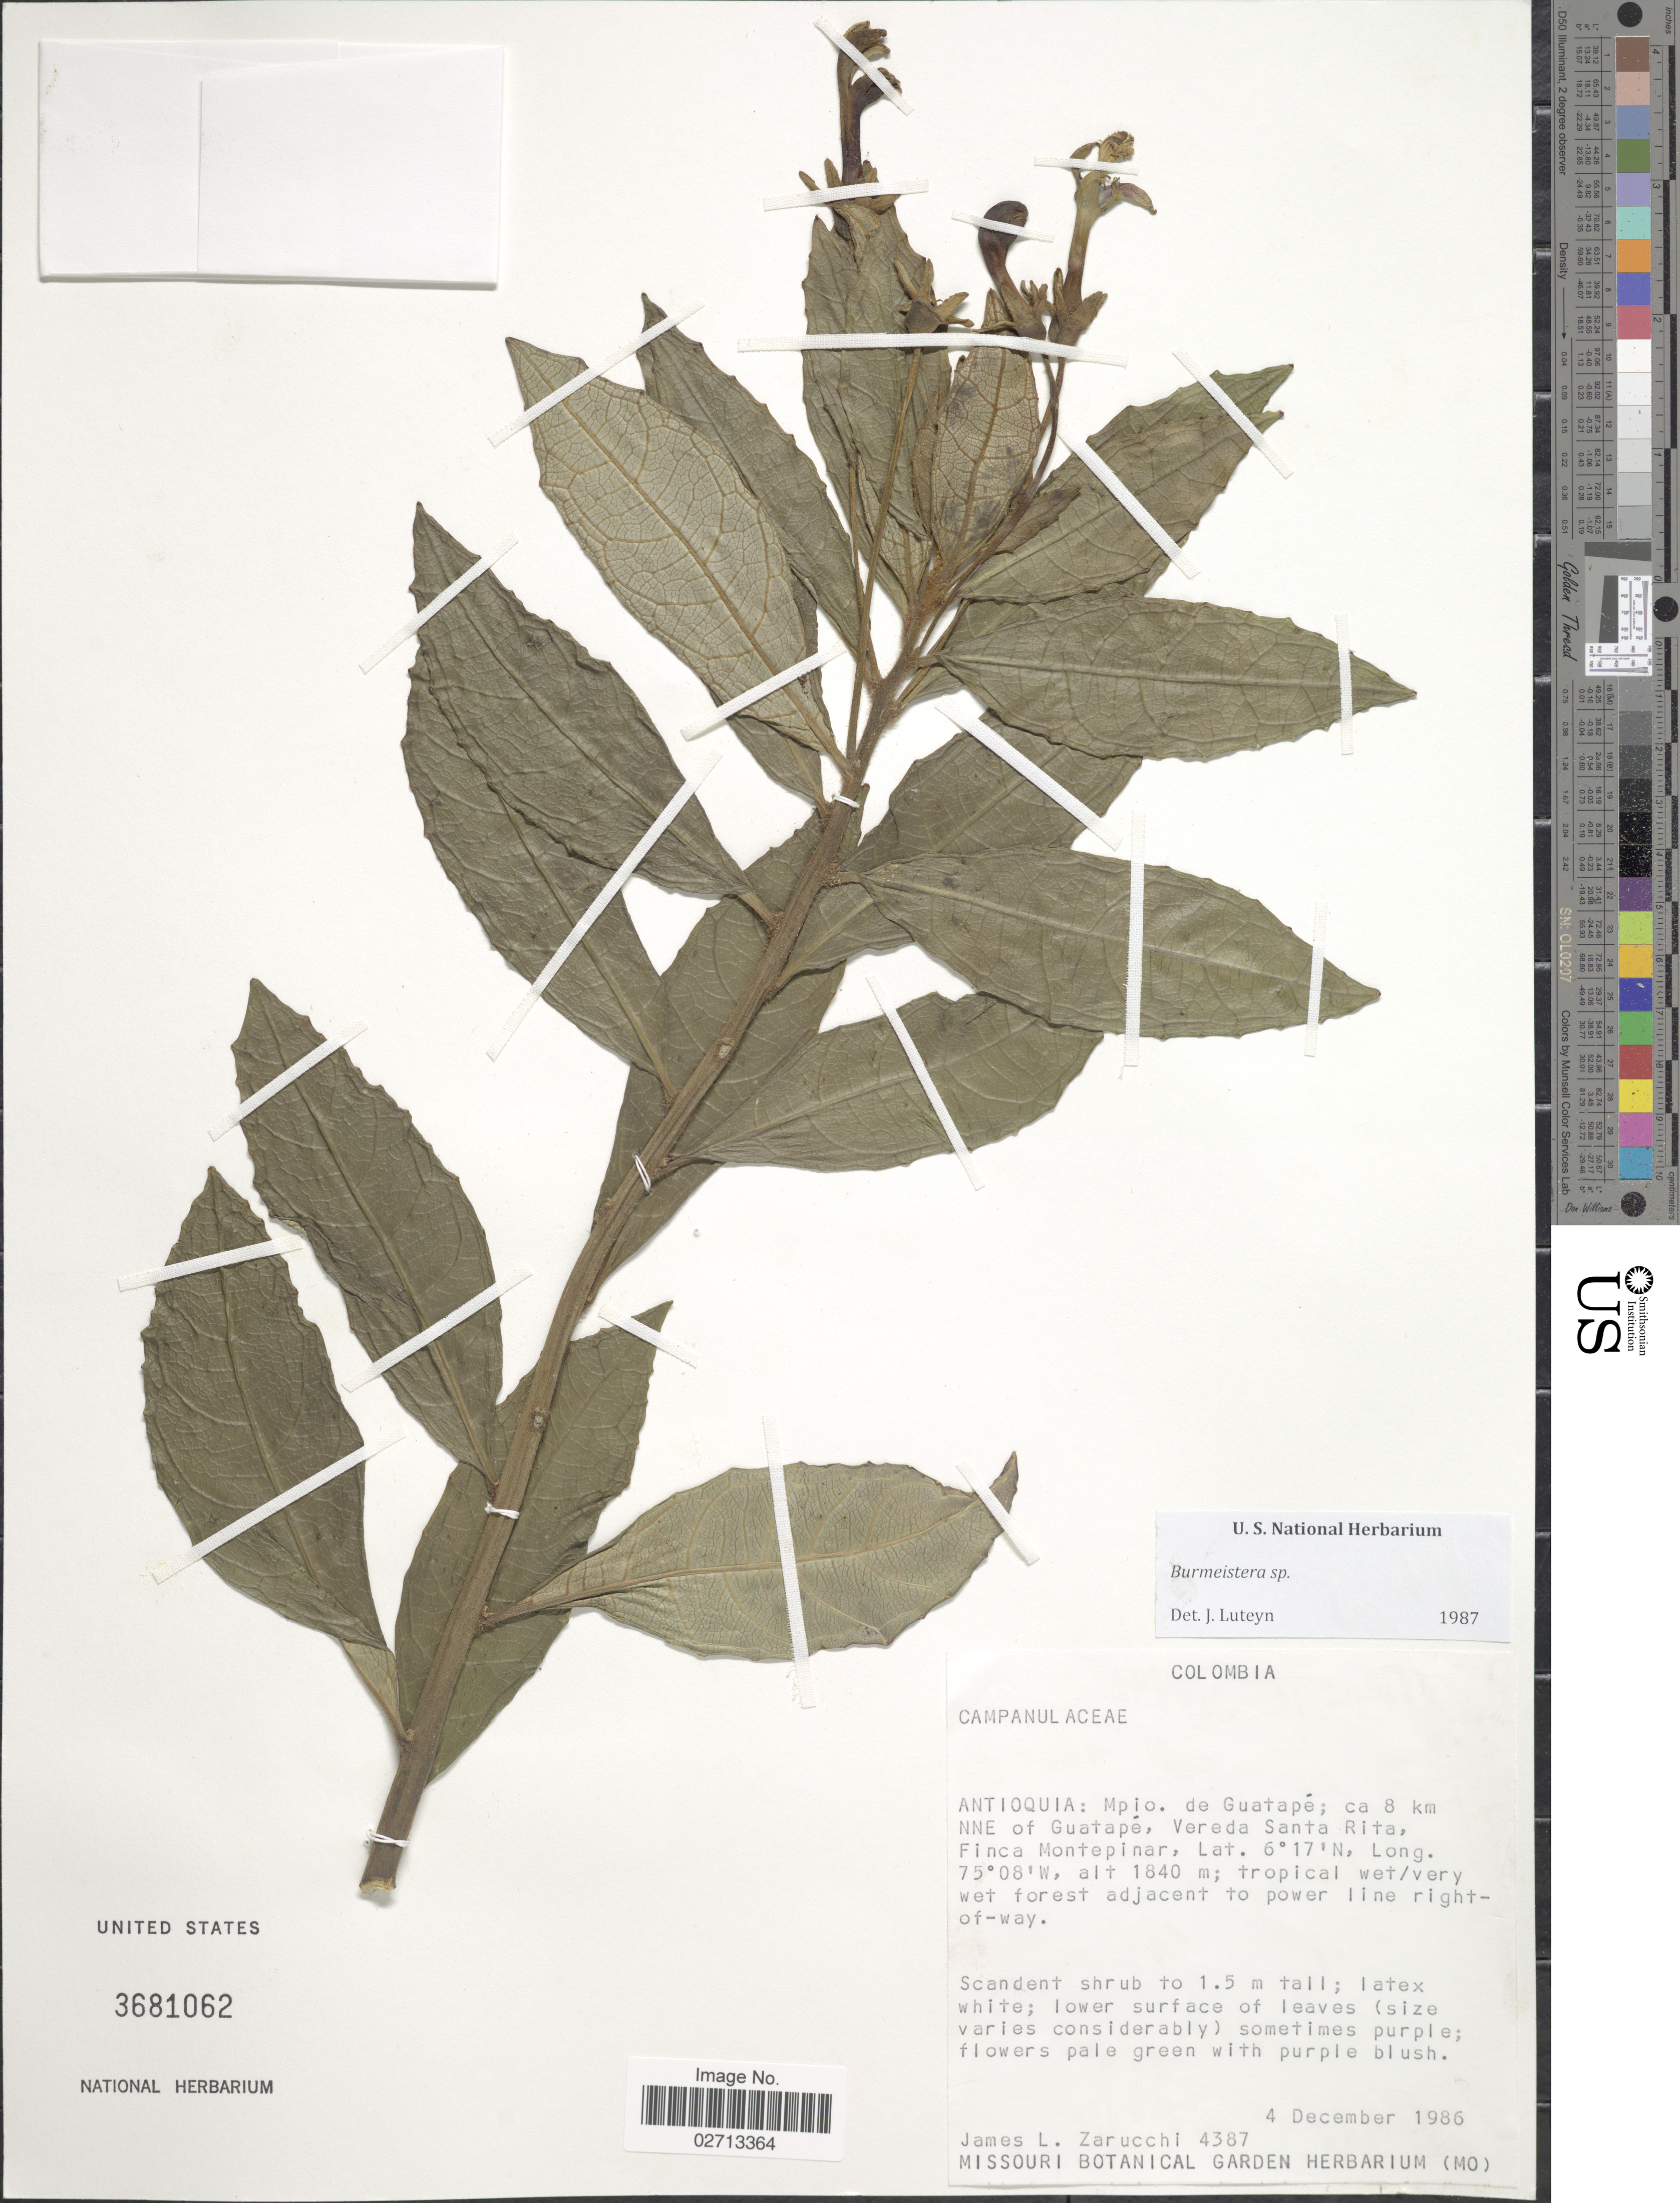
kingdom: Plantae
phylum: Tracheophyta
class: Magnoliopsida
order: Asterales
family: Campanulaceae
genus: Burmeistera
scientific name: Burmeistera sp.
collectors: J. L. Zarucchi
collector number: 4387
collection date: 1986-12-04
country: Colombia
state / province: Antioquia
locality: Mpio. de Guatapé; ca 8 km NNE of Guatapé, Vereda Santa Rita, Finca Montepinar.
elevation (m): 1840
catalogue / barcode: US 3681062